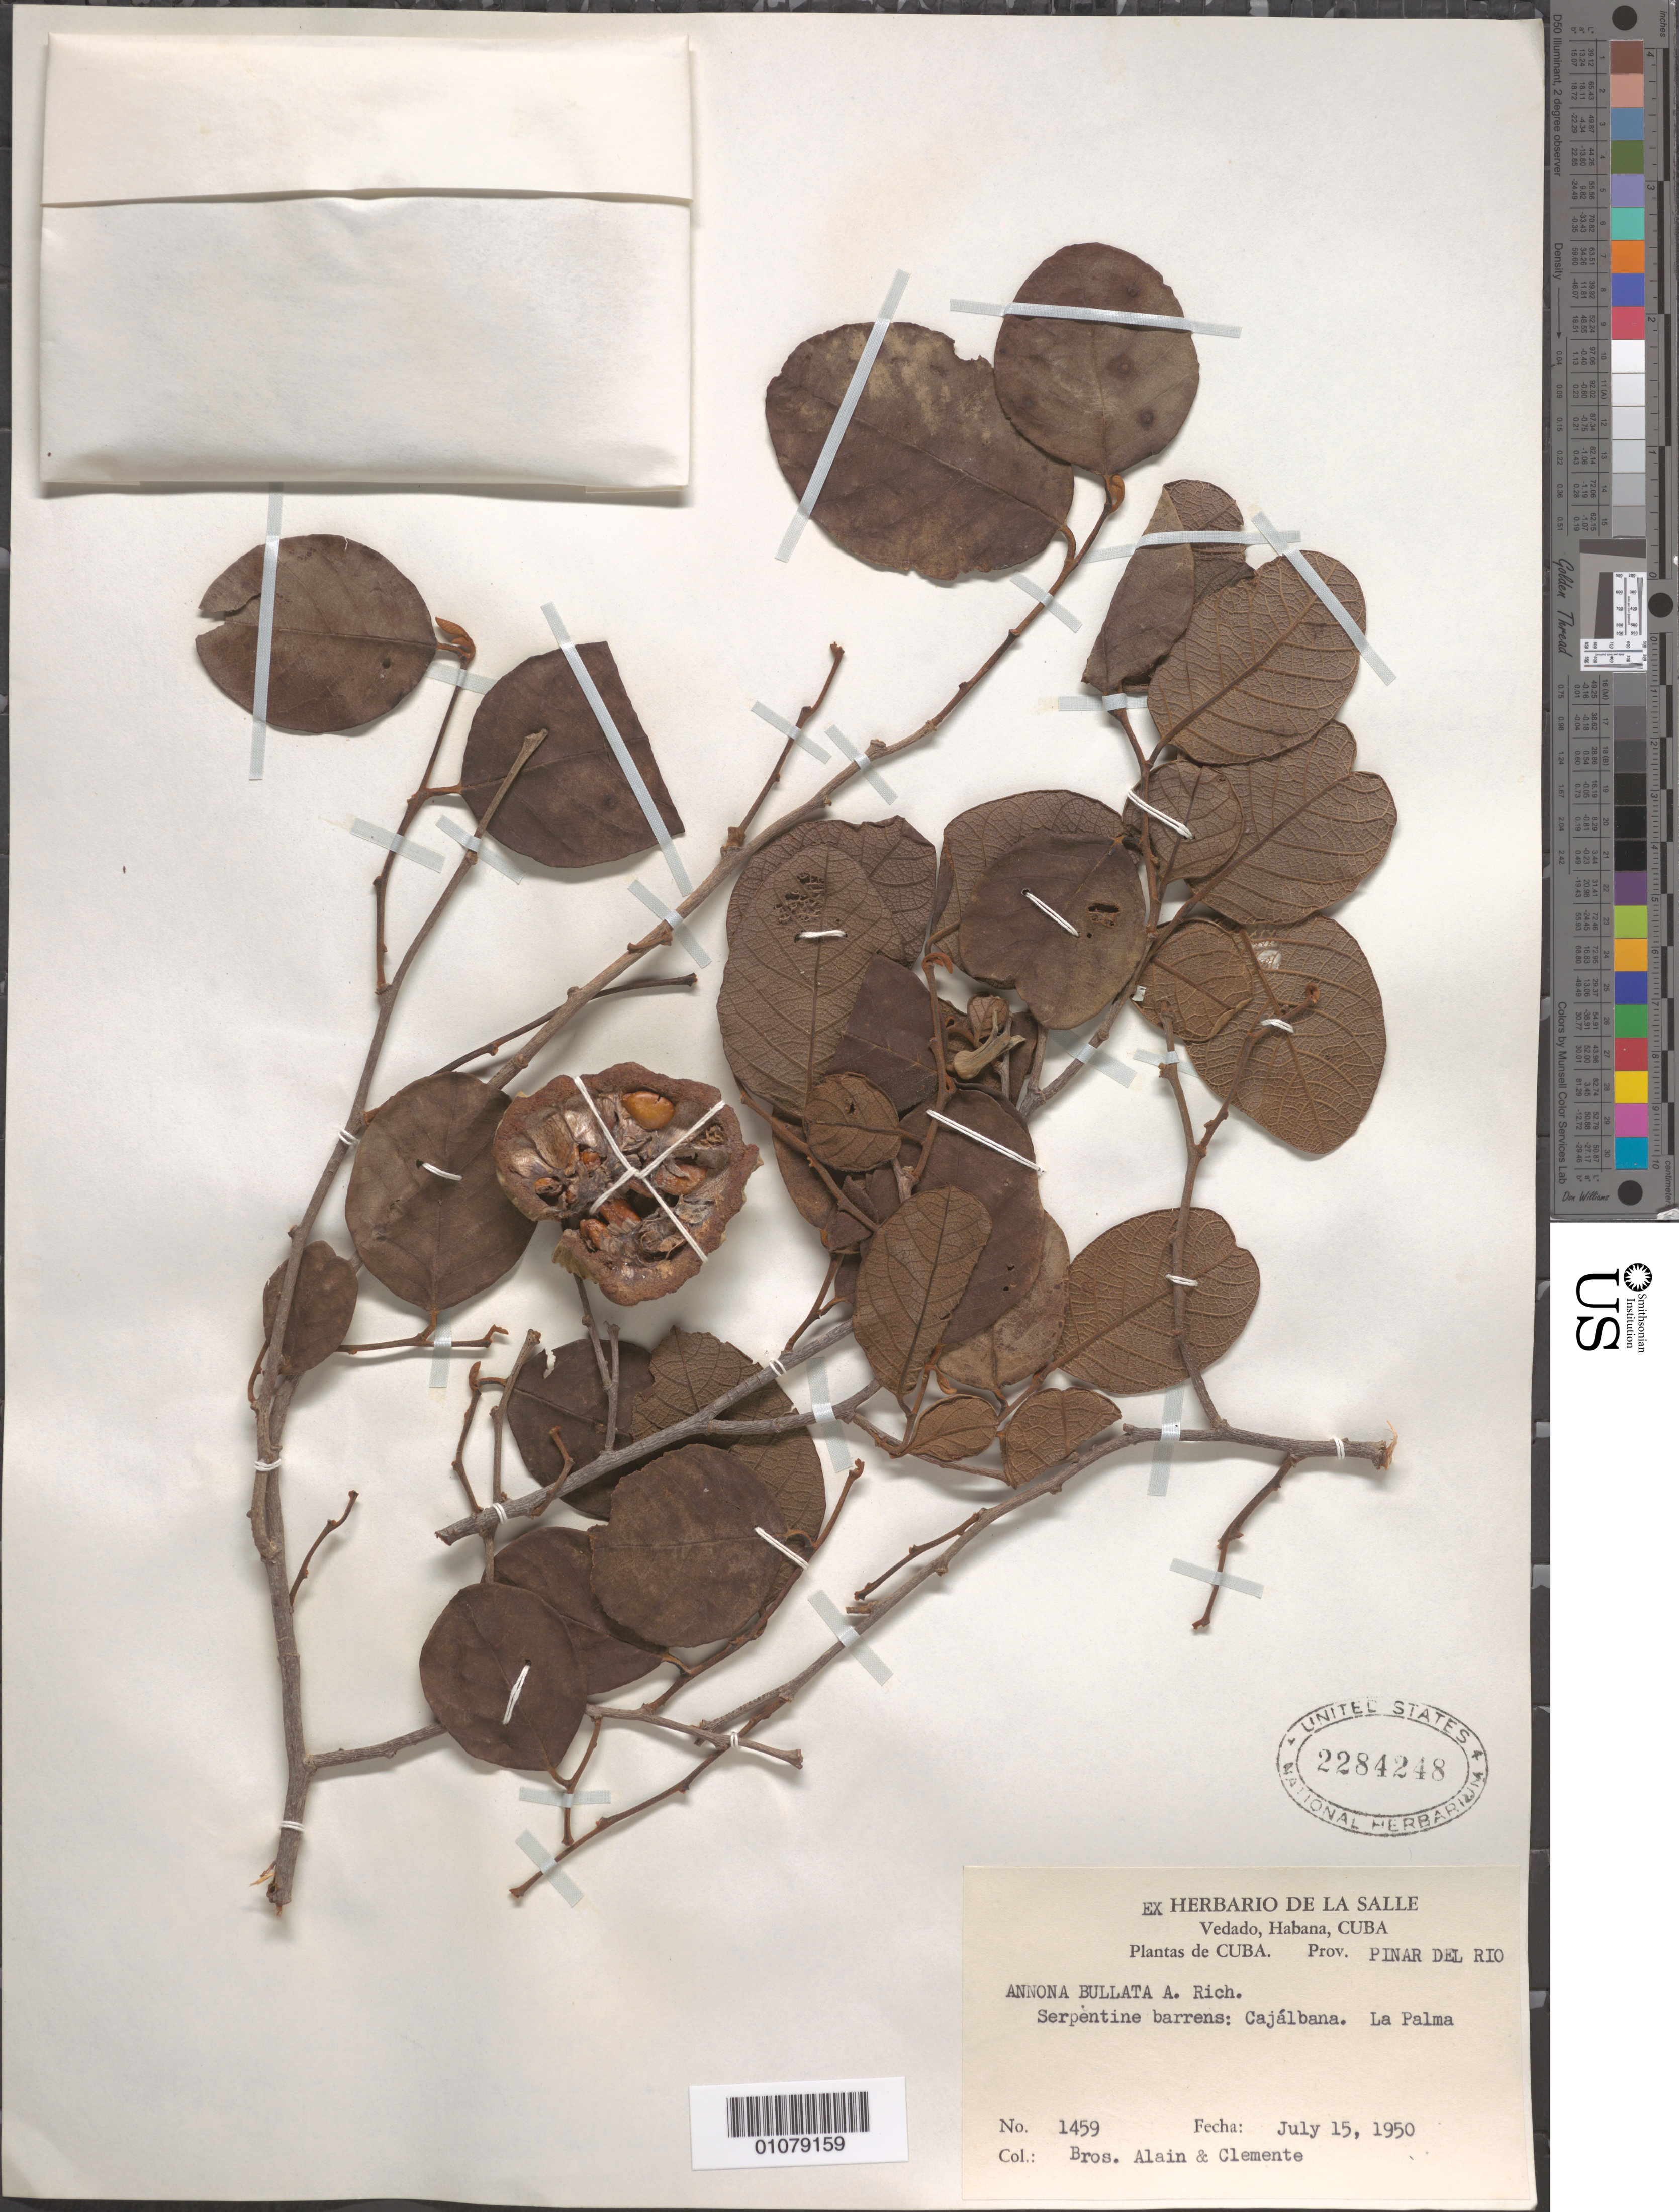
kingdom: Plantae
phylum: Tracheophyta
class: Magnoliopsida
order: Magnoliales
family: Annonaceae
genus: Annona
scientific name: Annona bullata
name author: A. Rich.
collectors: A. H. Liogier & Bro. Clemente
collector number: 1459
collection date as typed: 15 Jul 1950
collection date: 1950-07-15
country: Cuba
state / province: Pinar del Rio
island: Cuba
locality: Prov Pinar del Rio Serpentine barrens: Cajalbana La Palma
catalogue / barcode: US 2284248